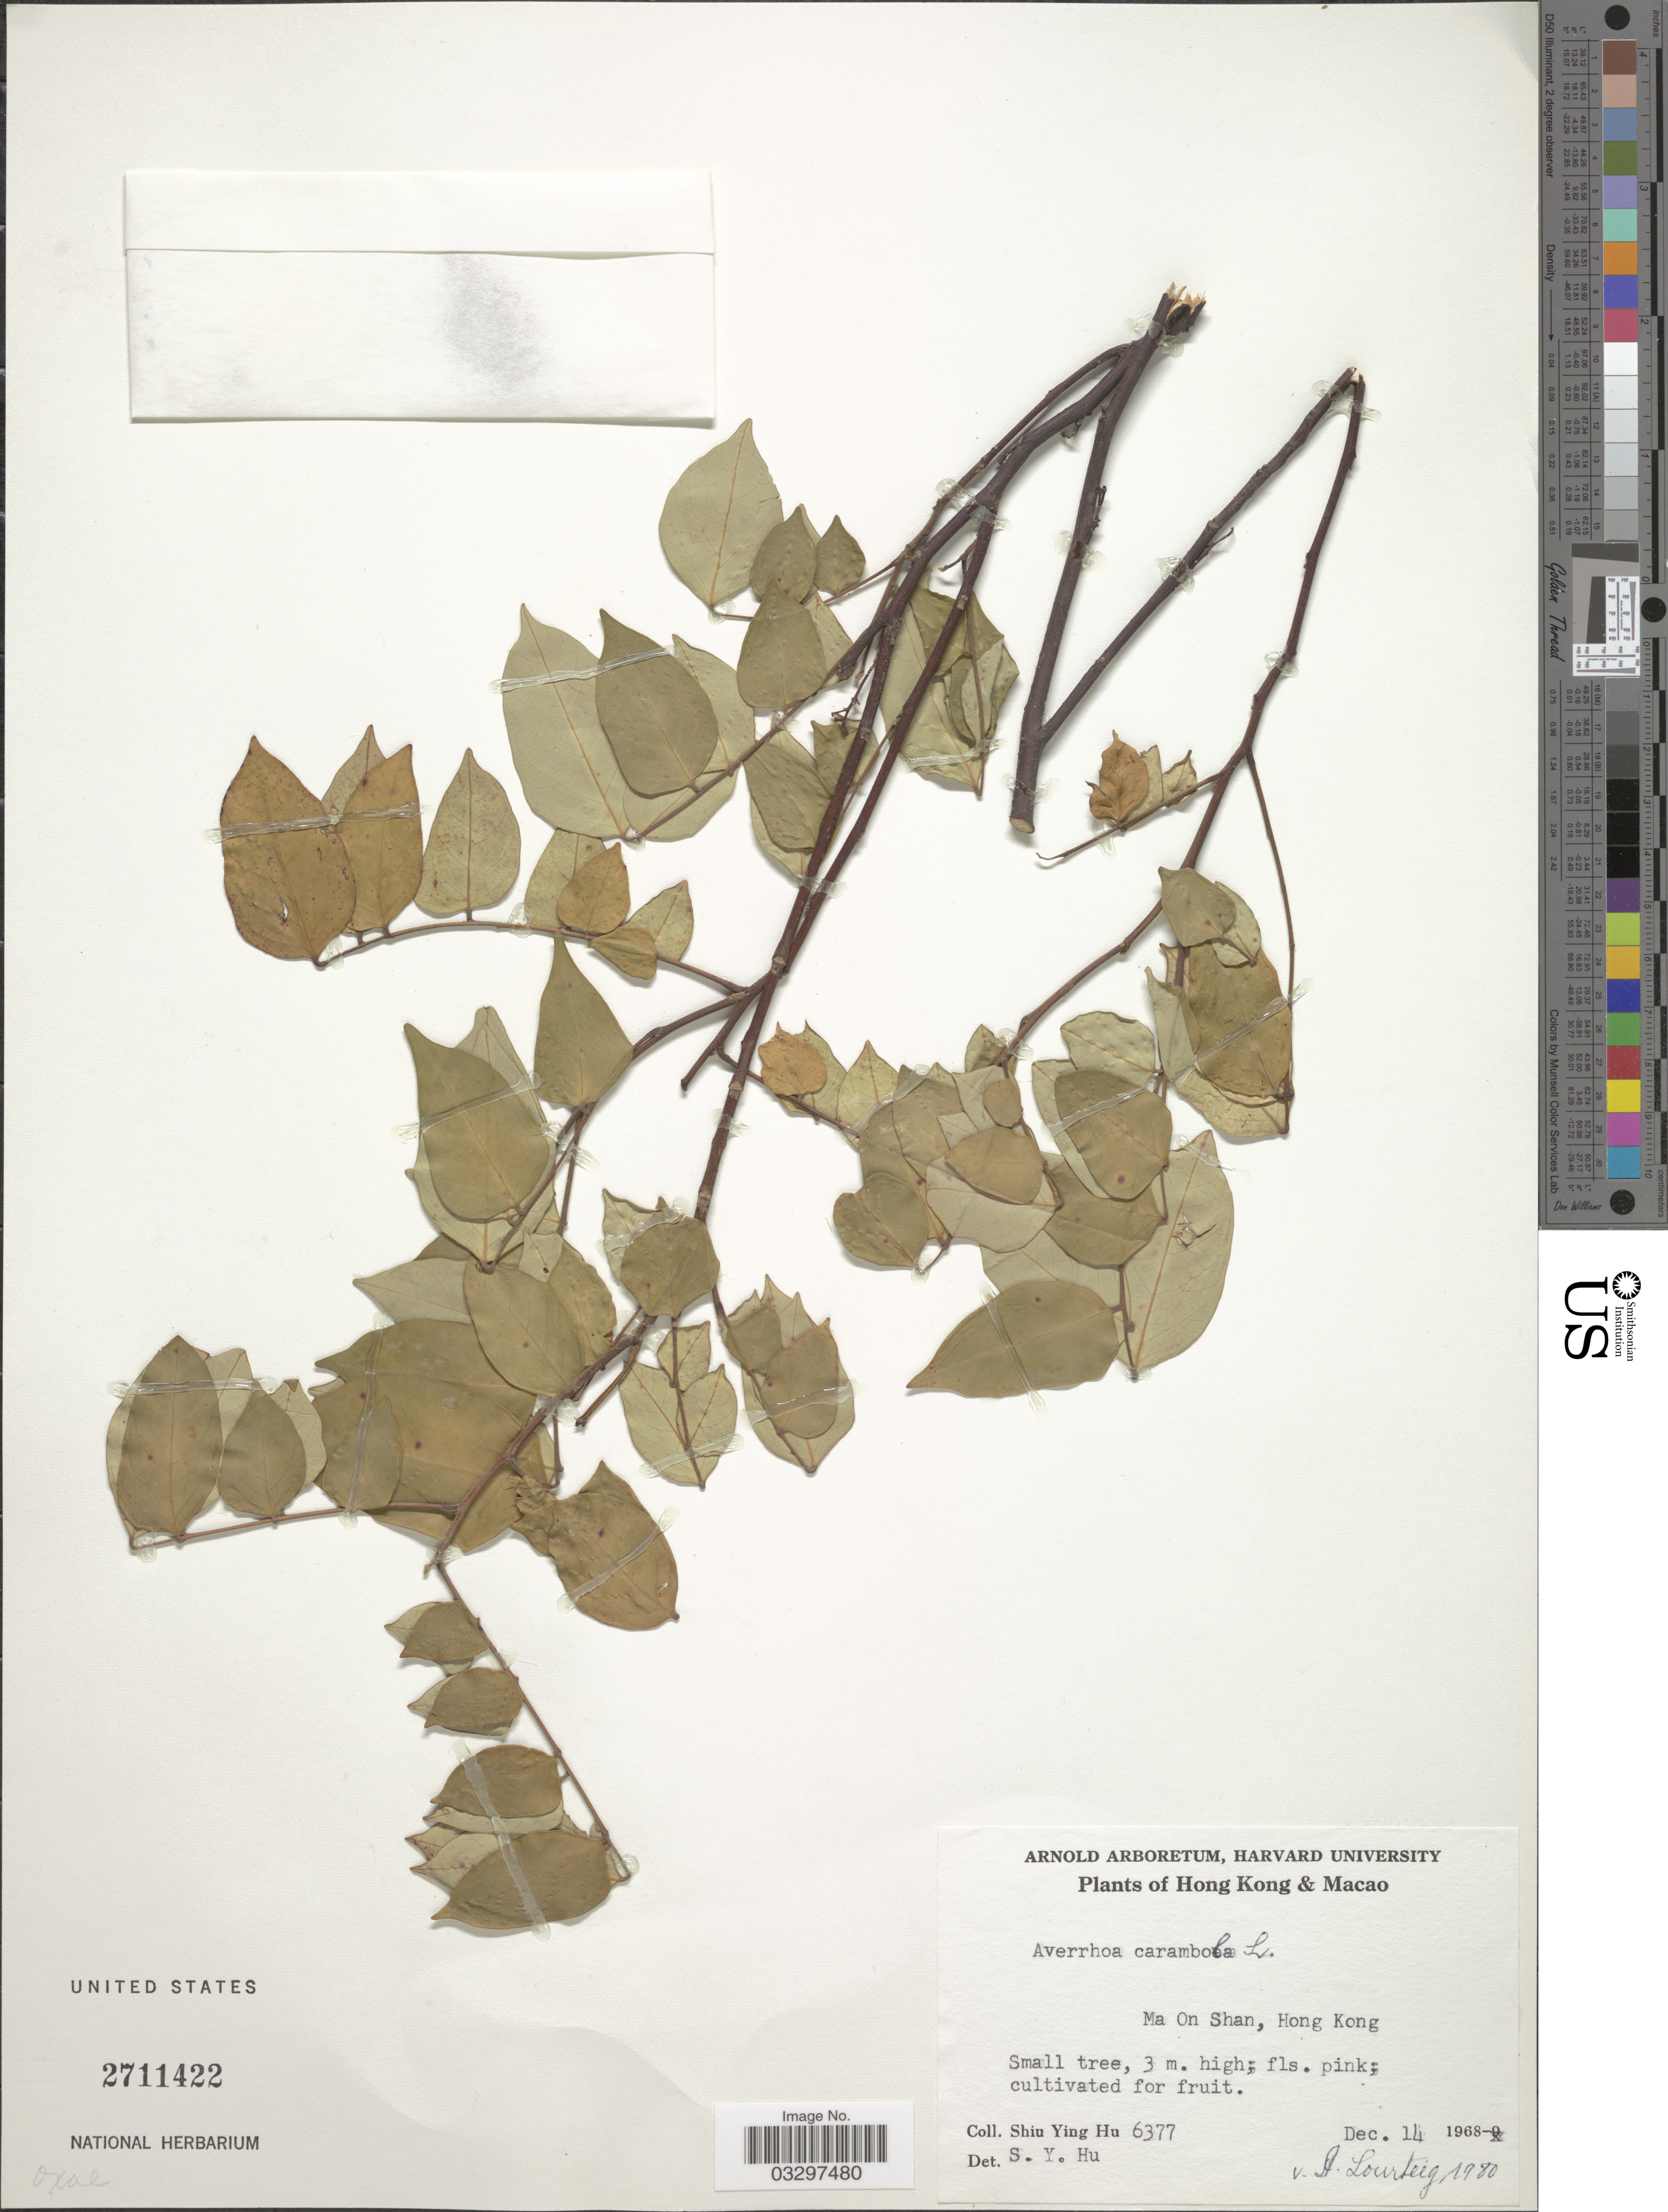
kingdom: Plantae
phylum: Tracheophyta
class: Magnoliopsida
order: Oxalidales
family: Oxalidaceae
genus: Averrhoa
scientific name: Averrhoa carambola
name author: L.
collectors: S. Y. Hu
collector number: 6377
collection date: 1968-12-14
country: China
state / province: Hong Kong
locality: Ma On Shan.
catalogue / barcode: US 2711422